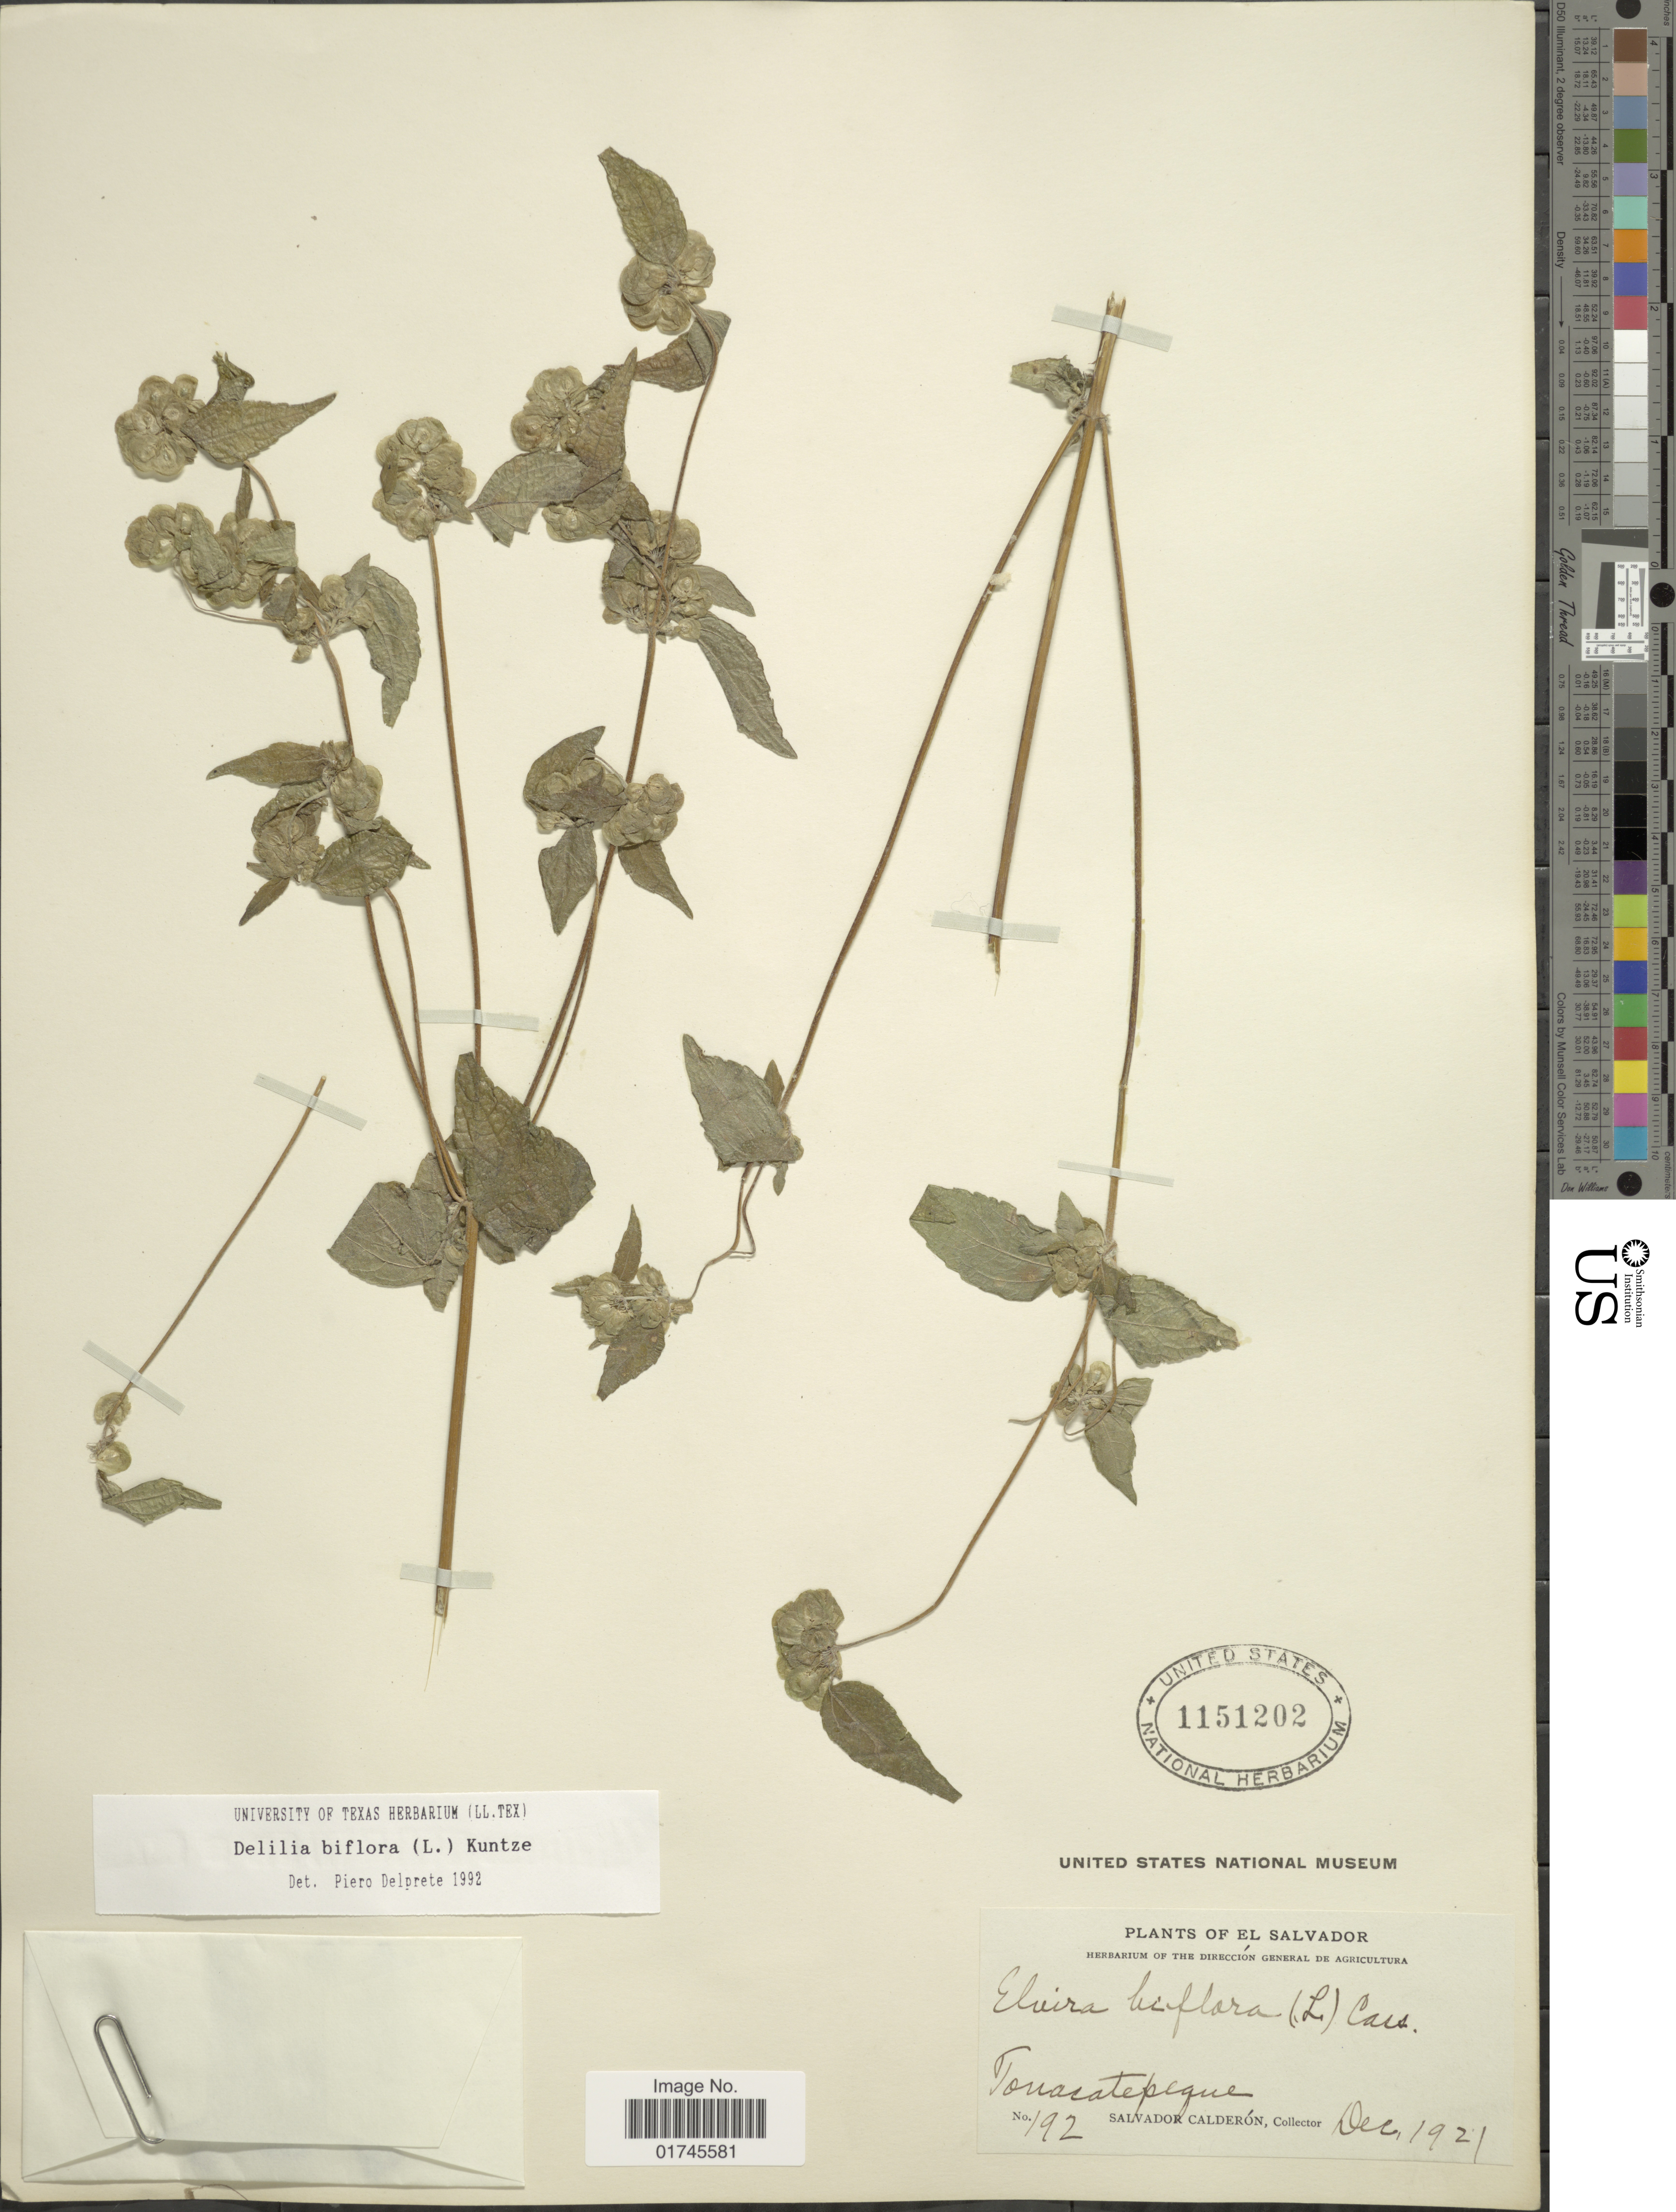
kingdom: Plantae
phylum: Tracheophyta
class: Magnoliopsida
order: Asterales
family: Asteraceae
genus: Delilia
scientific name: Delilia biflora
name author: (L.) Kuntze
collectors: S. Calderón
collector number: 192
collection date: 1921-12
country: El Salvador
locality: Tonacatepeque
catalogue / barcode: US 1151202